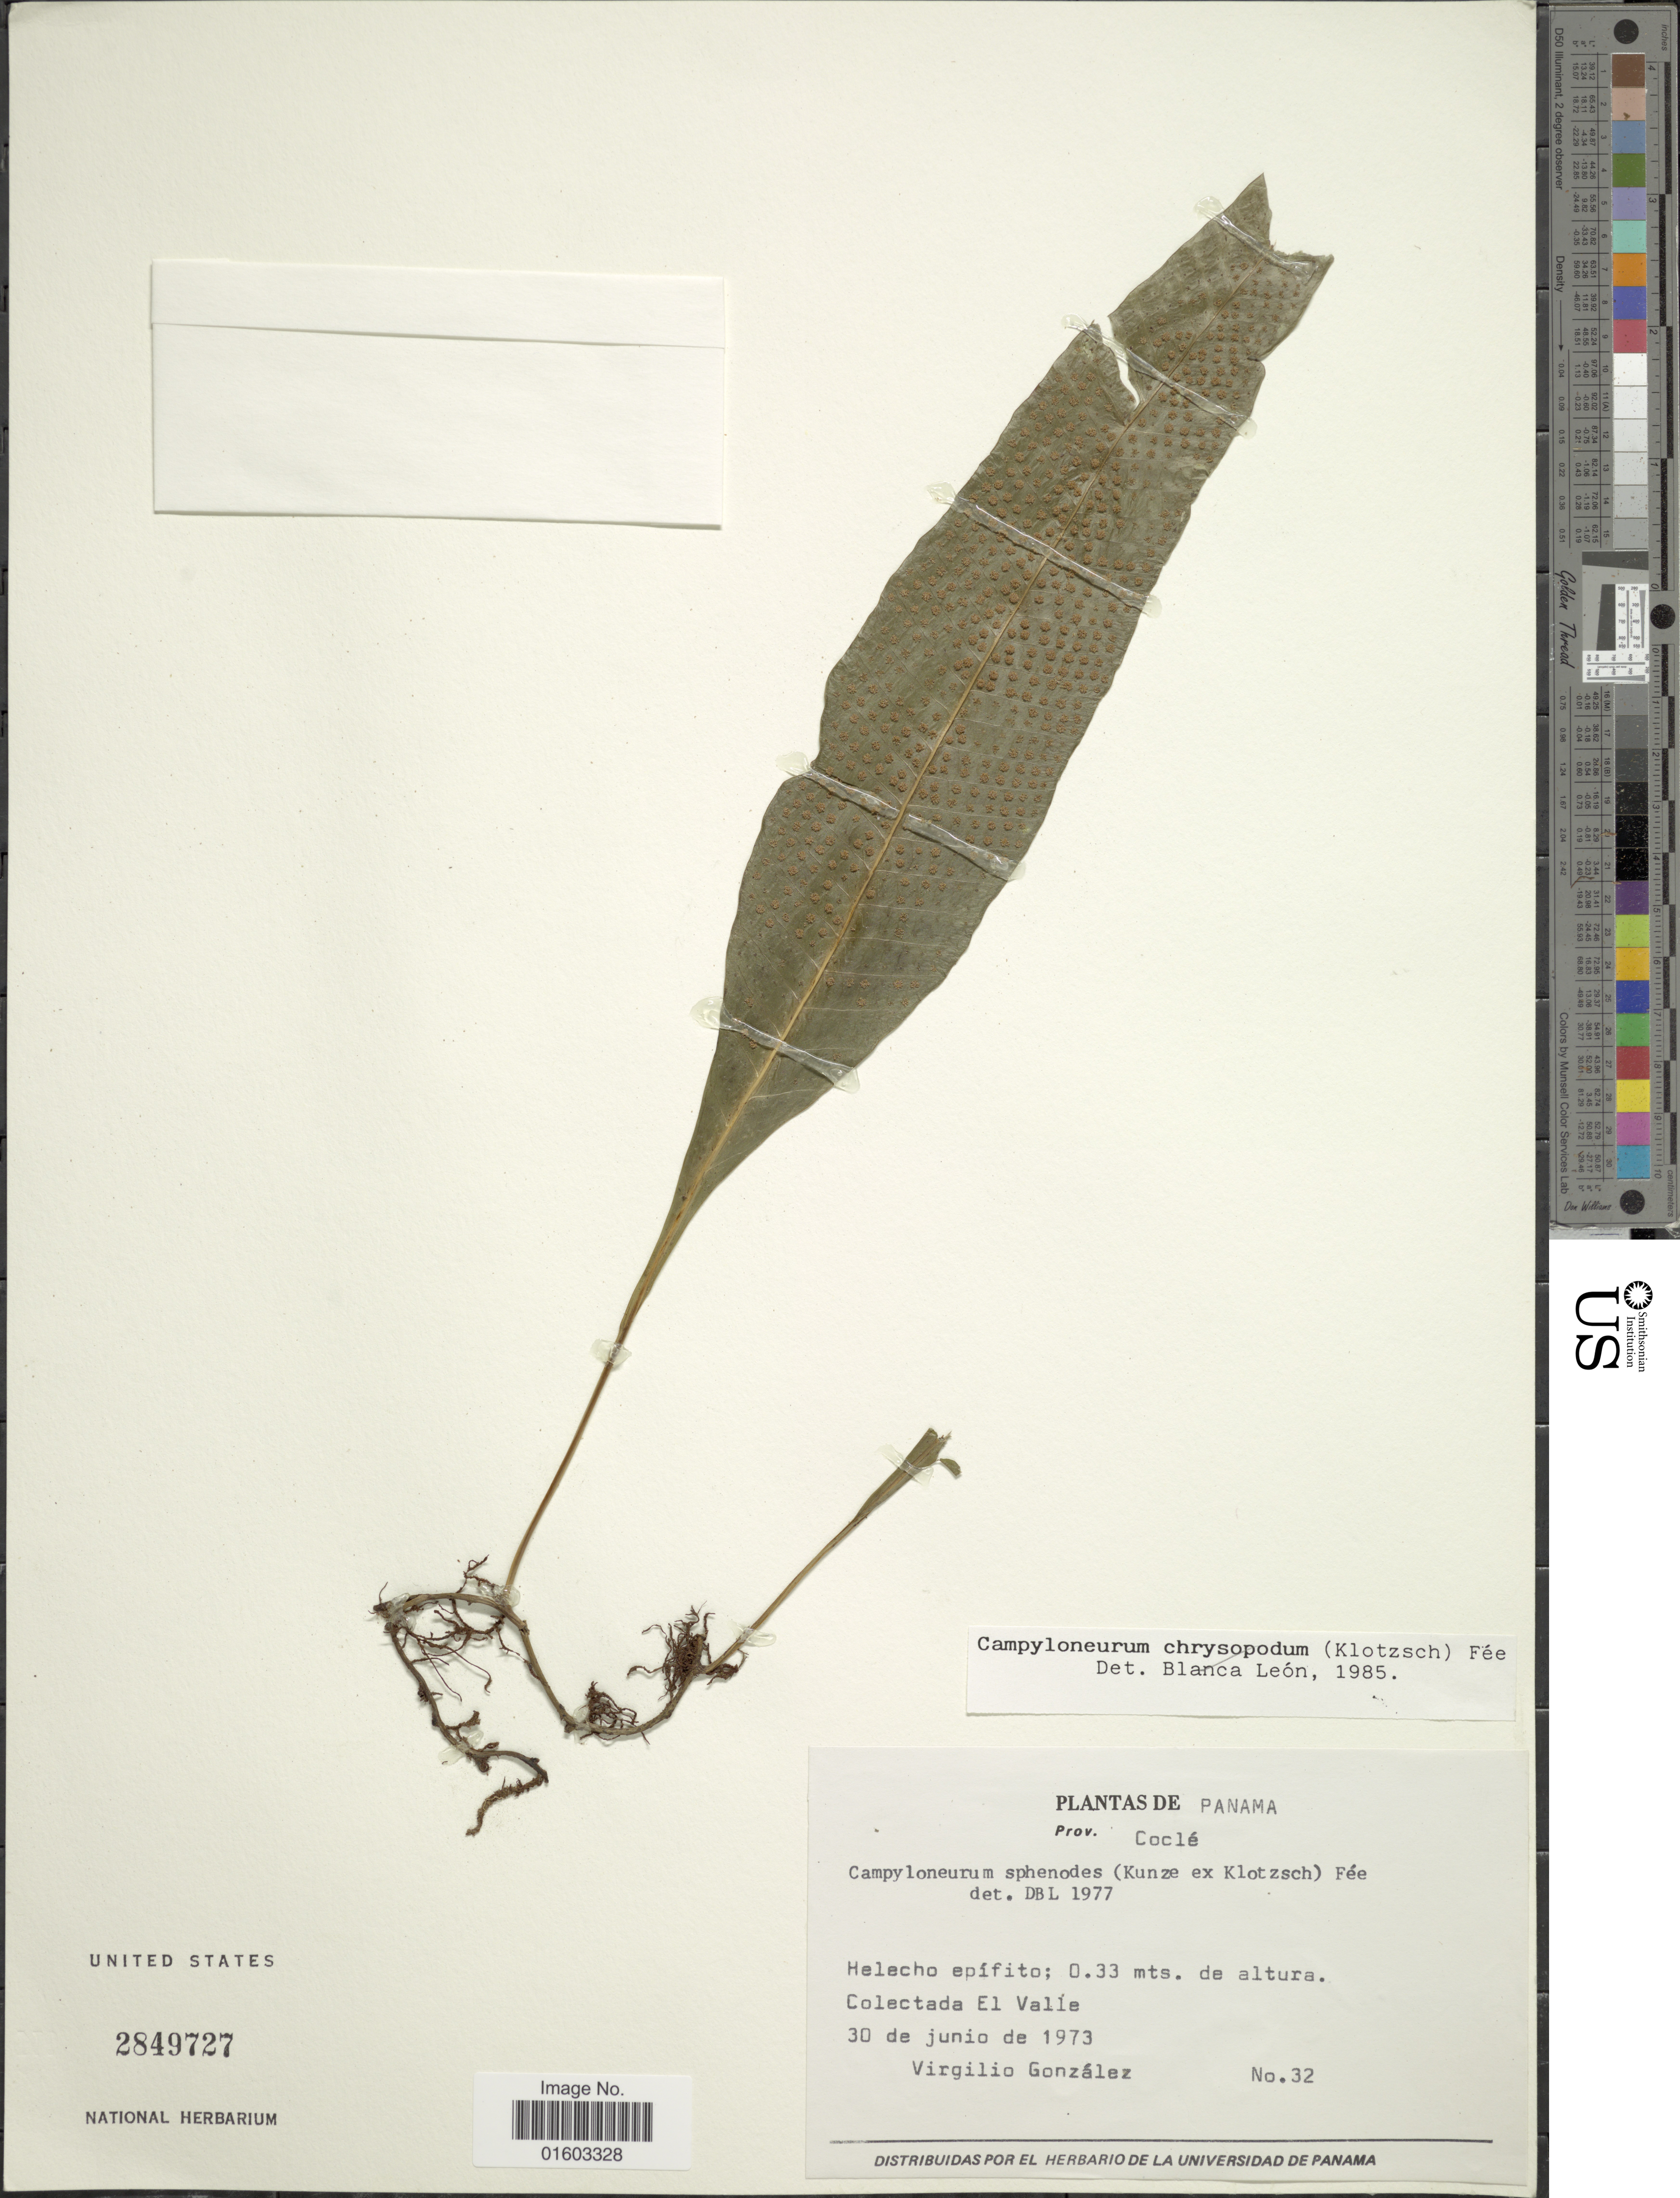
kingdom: Plantae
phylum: Tracheophyta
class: Polypodiopsida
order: Polypodiales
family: Polypodiaceae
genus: Campyloneurum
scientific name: Campyloneurum wercklei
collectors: V. González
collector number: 32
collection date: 1973-06-03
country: Panama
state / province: Coclé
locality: Prov. Cocle. Colectada El Valle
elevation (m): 33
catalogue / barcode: US 2849727